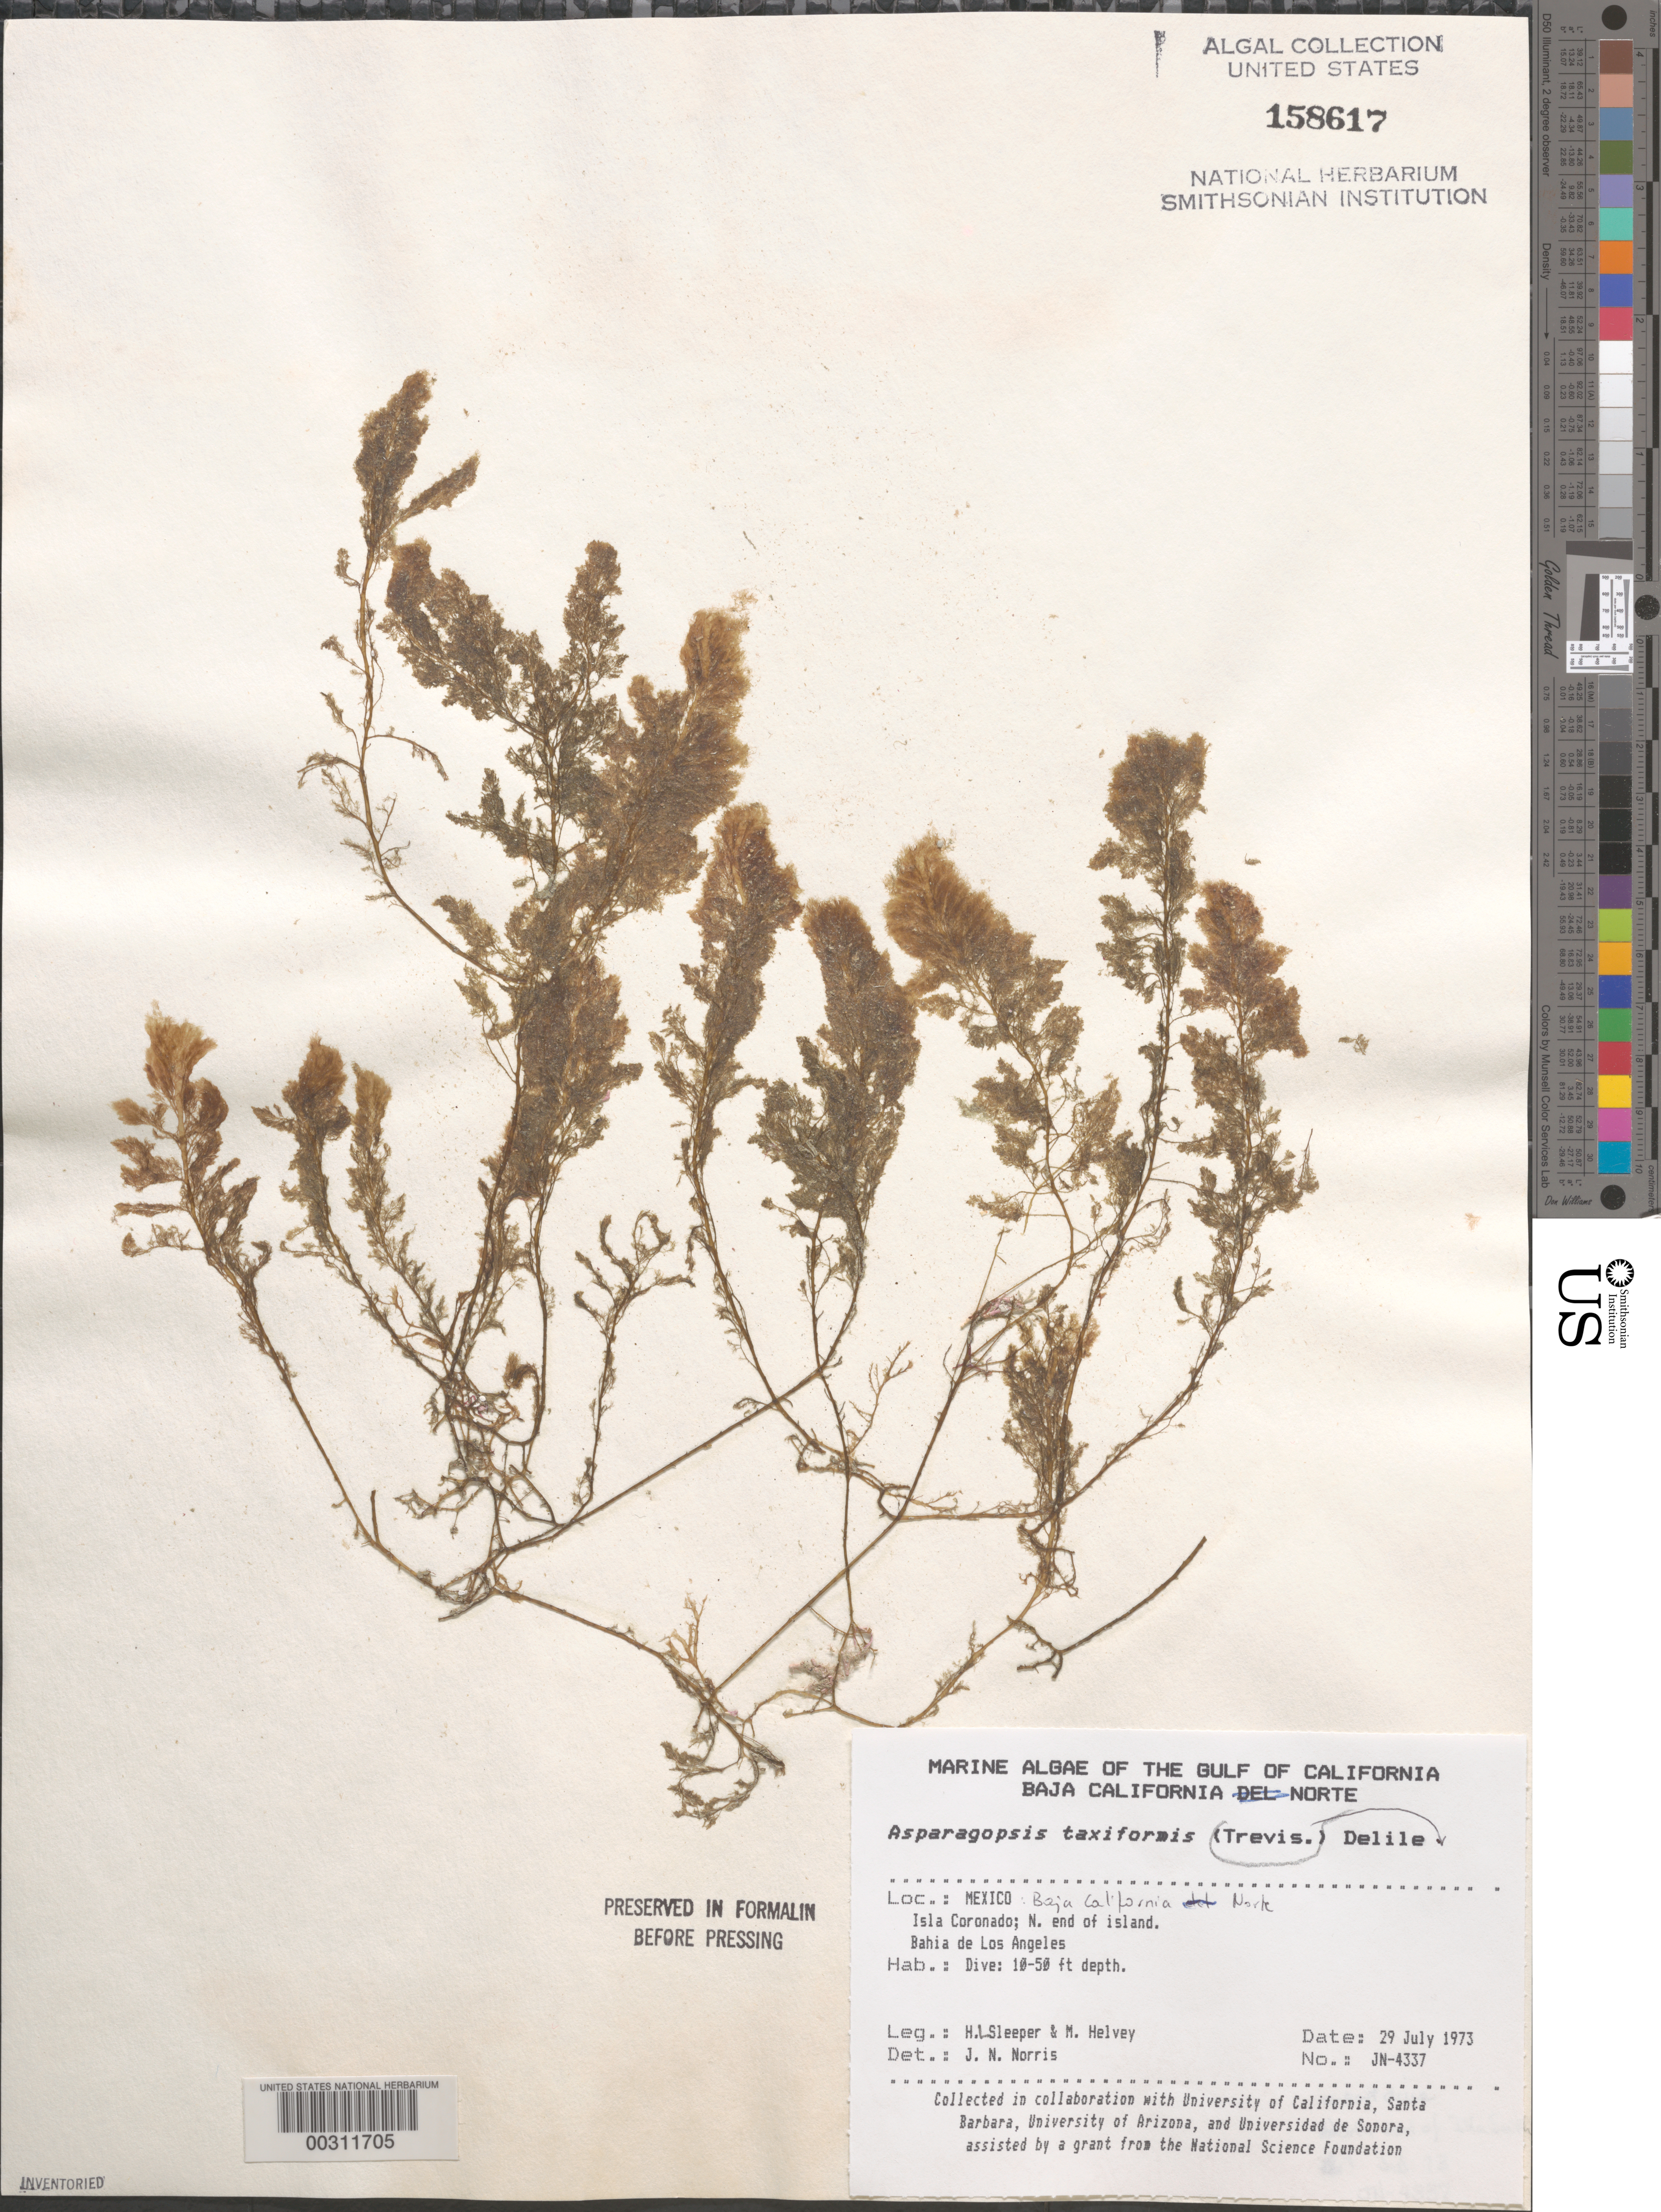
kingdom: Plantae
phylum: Rhodophyta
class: Florideophyceae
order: Bonnemaisoniales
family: Bonnemaisoniaceae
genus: Asparagopsis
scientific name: Asparagopsis taxiformis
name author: (Delile) Trevis.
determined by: Norris, James N.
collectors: H. Sleeper & M. Helvey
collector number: JN-4337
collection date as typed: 29 Jul 1973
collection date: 1973-07-29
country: Mexico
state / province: Baja California Norte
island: Isla Coronado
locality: Bahia de los Angeles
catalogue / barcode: US 158617